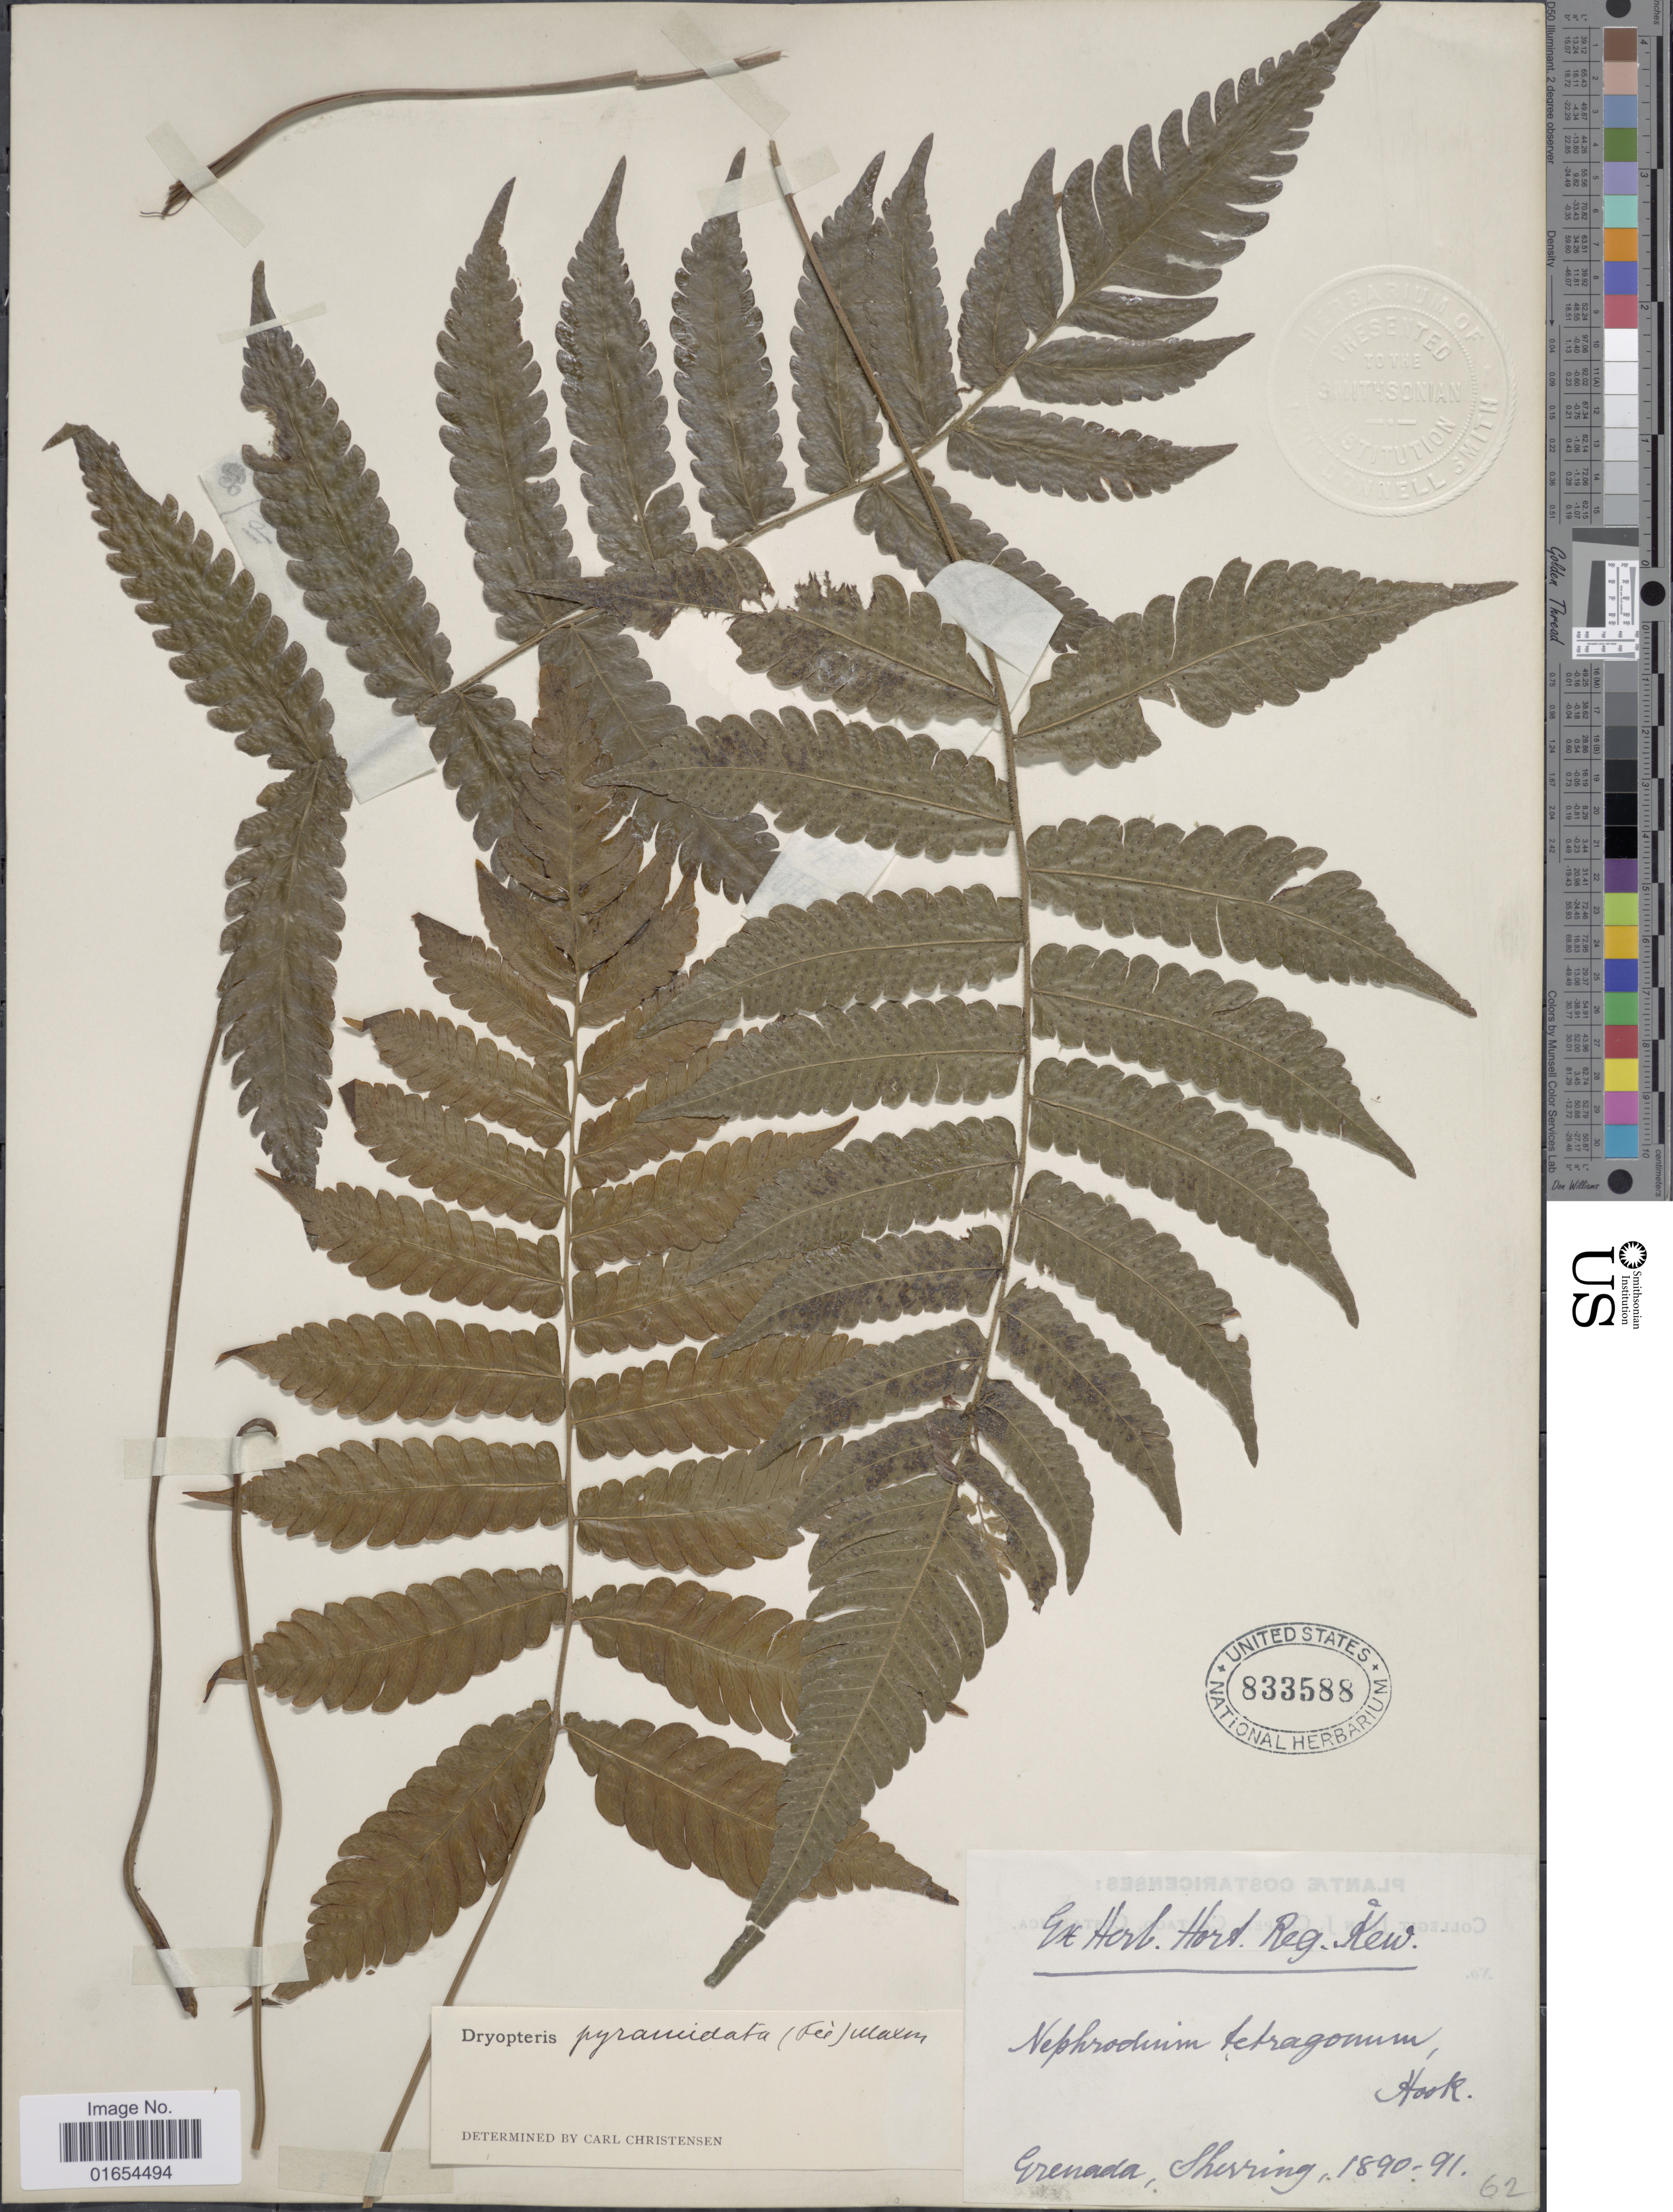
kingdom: Plantae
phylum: Tracheophyta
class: Polypodiopsida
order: Polypodiales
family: Thelypteridaceae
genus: Goniopteris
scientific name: Goniopteris abrupta (Desv.) comb. nov., ined 2015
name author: (Desv.)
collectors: Sherring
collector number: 62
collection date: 1890/1891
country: Grenada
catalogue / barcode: US 833588